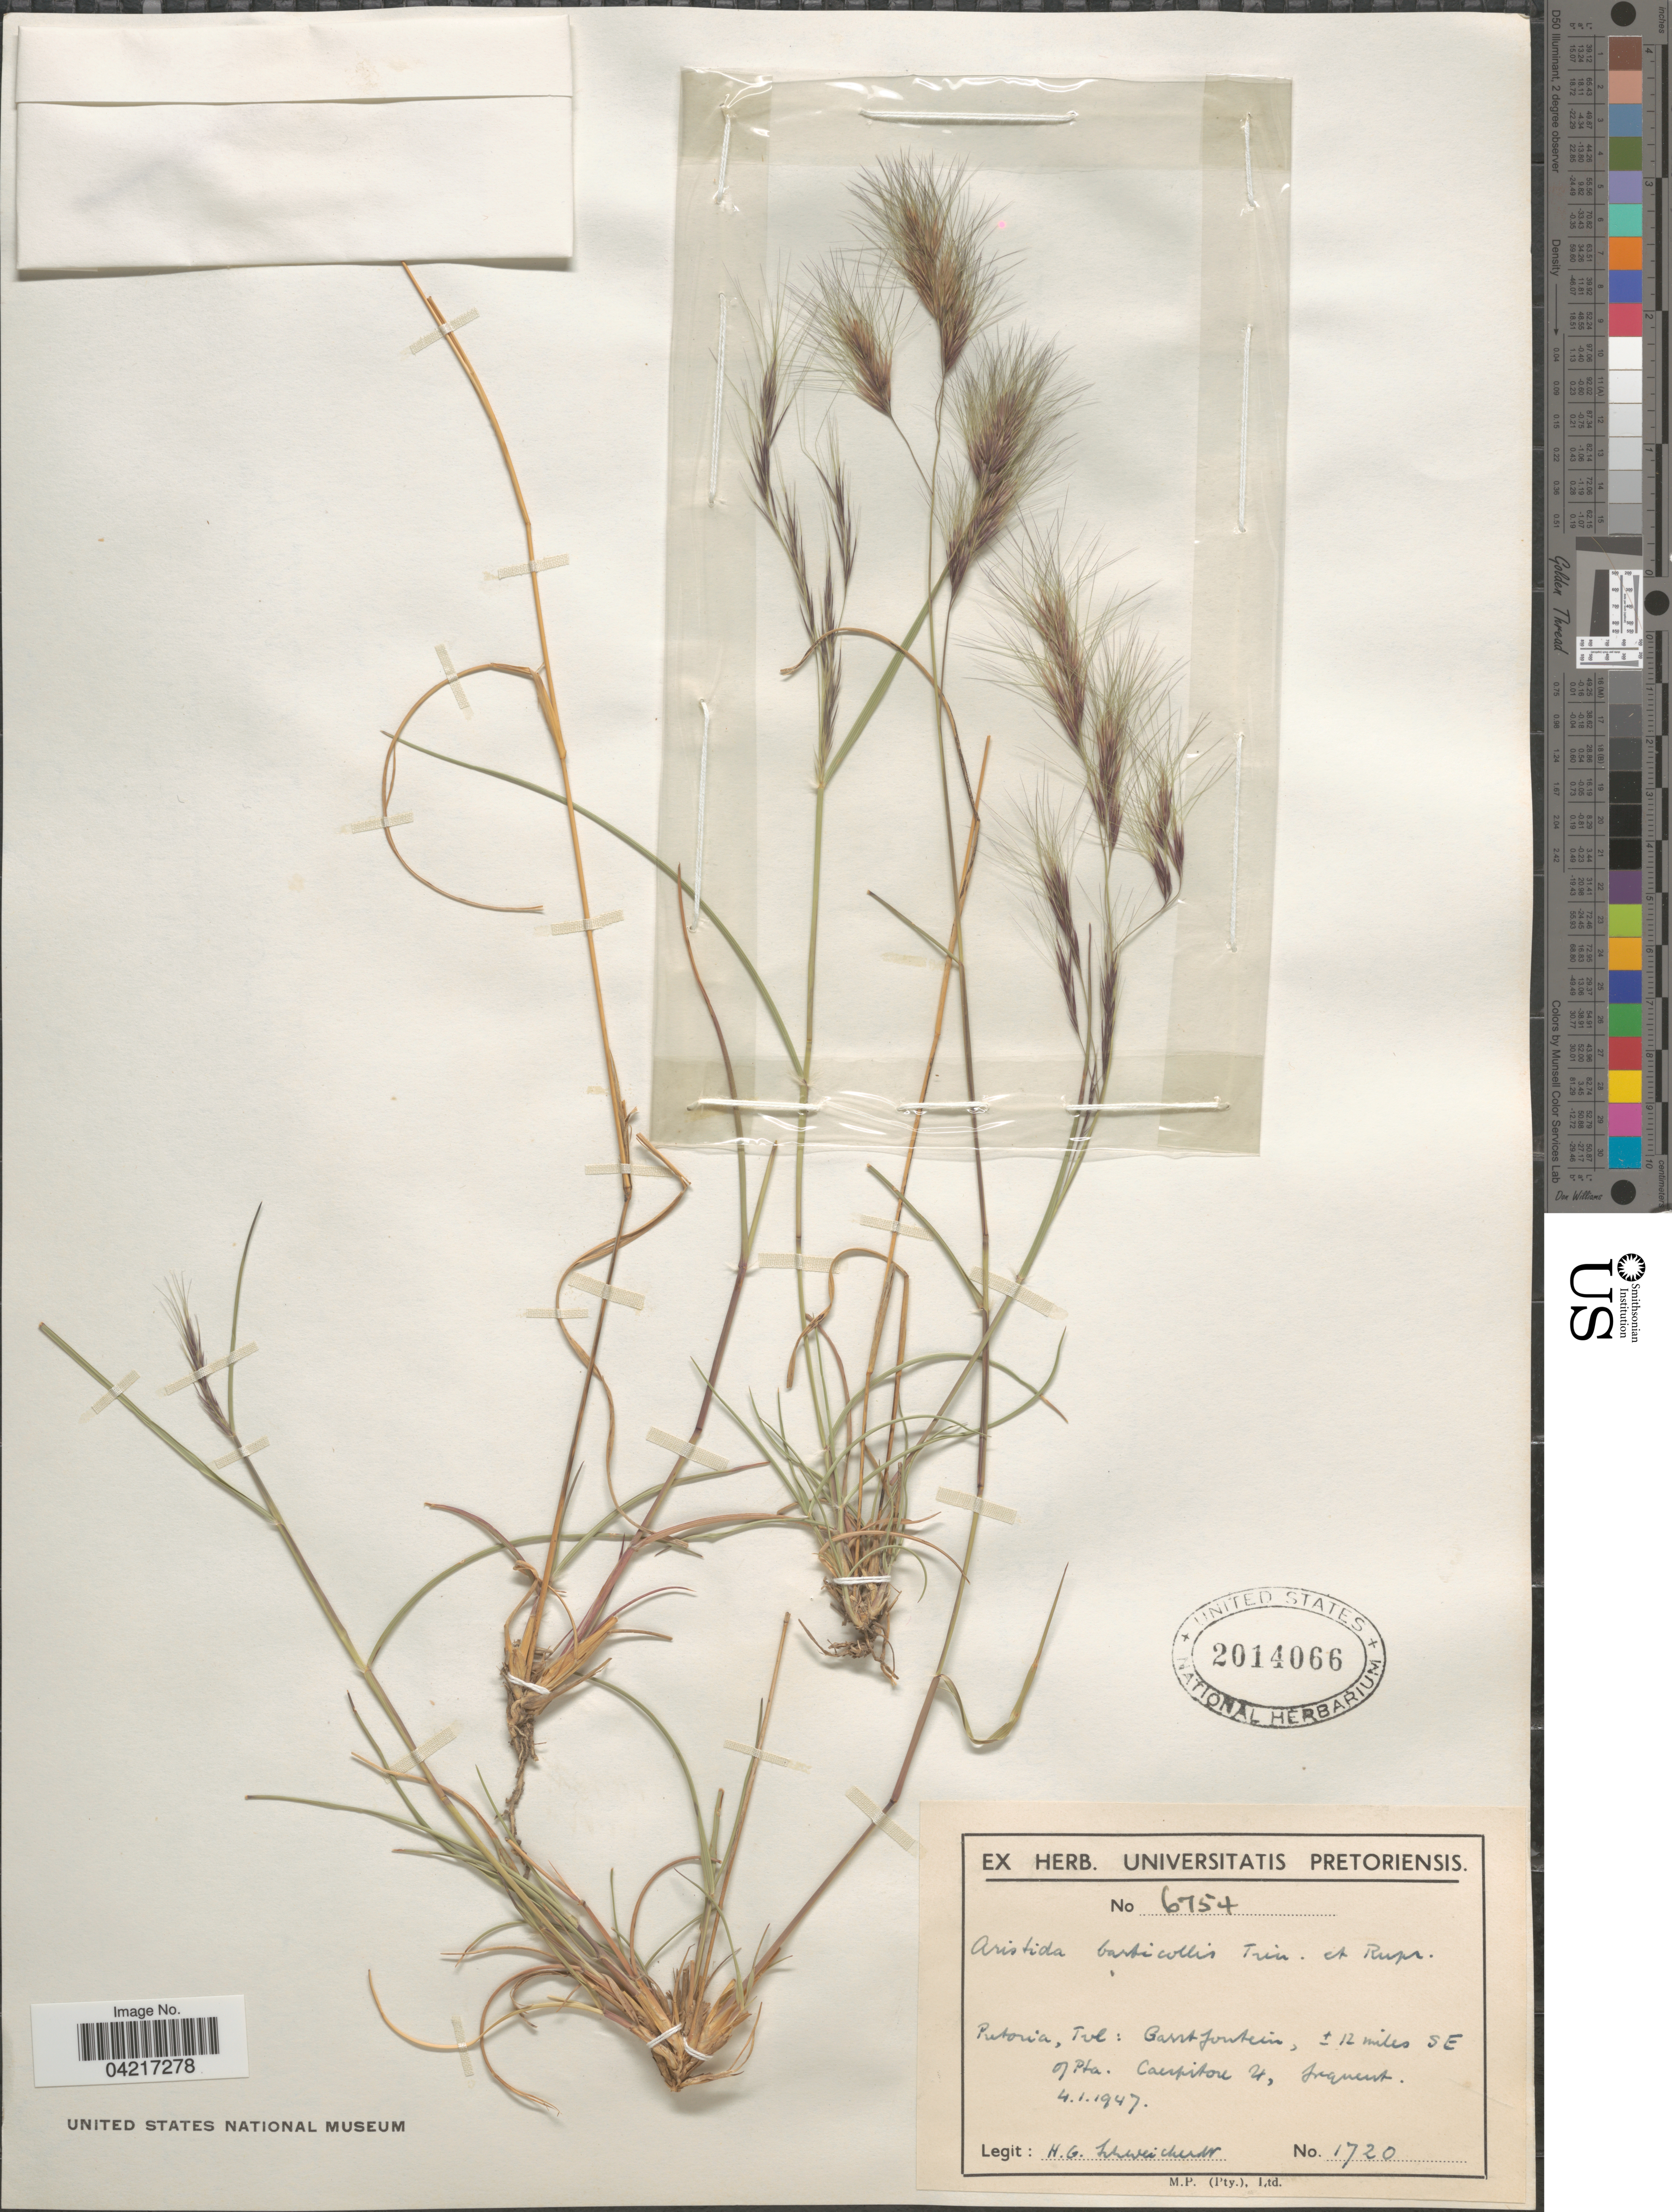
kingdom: Plantae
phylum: Tracheophyta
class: Liliopsida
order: Poales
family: Poaceae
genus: Aristida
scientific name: Aristida barbicollis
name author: Trin. & Rupr.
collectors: H. Schweickerdt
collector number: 1720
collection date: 1947-01-04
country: South Africa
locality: Pretoria, Tvl: Garrt fontein, ± 12 miles SE of Pta.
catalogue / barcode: US 2014066